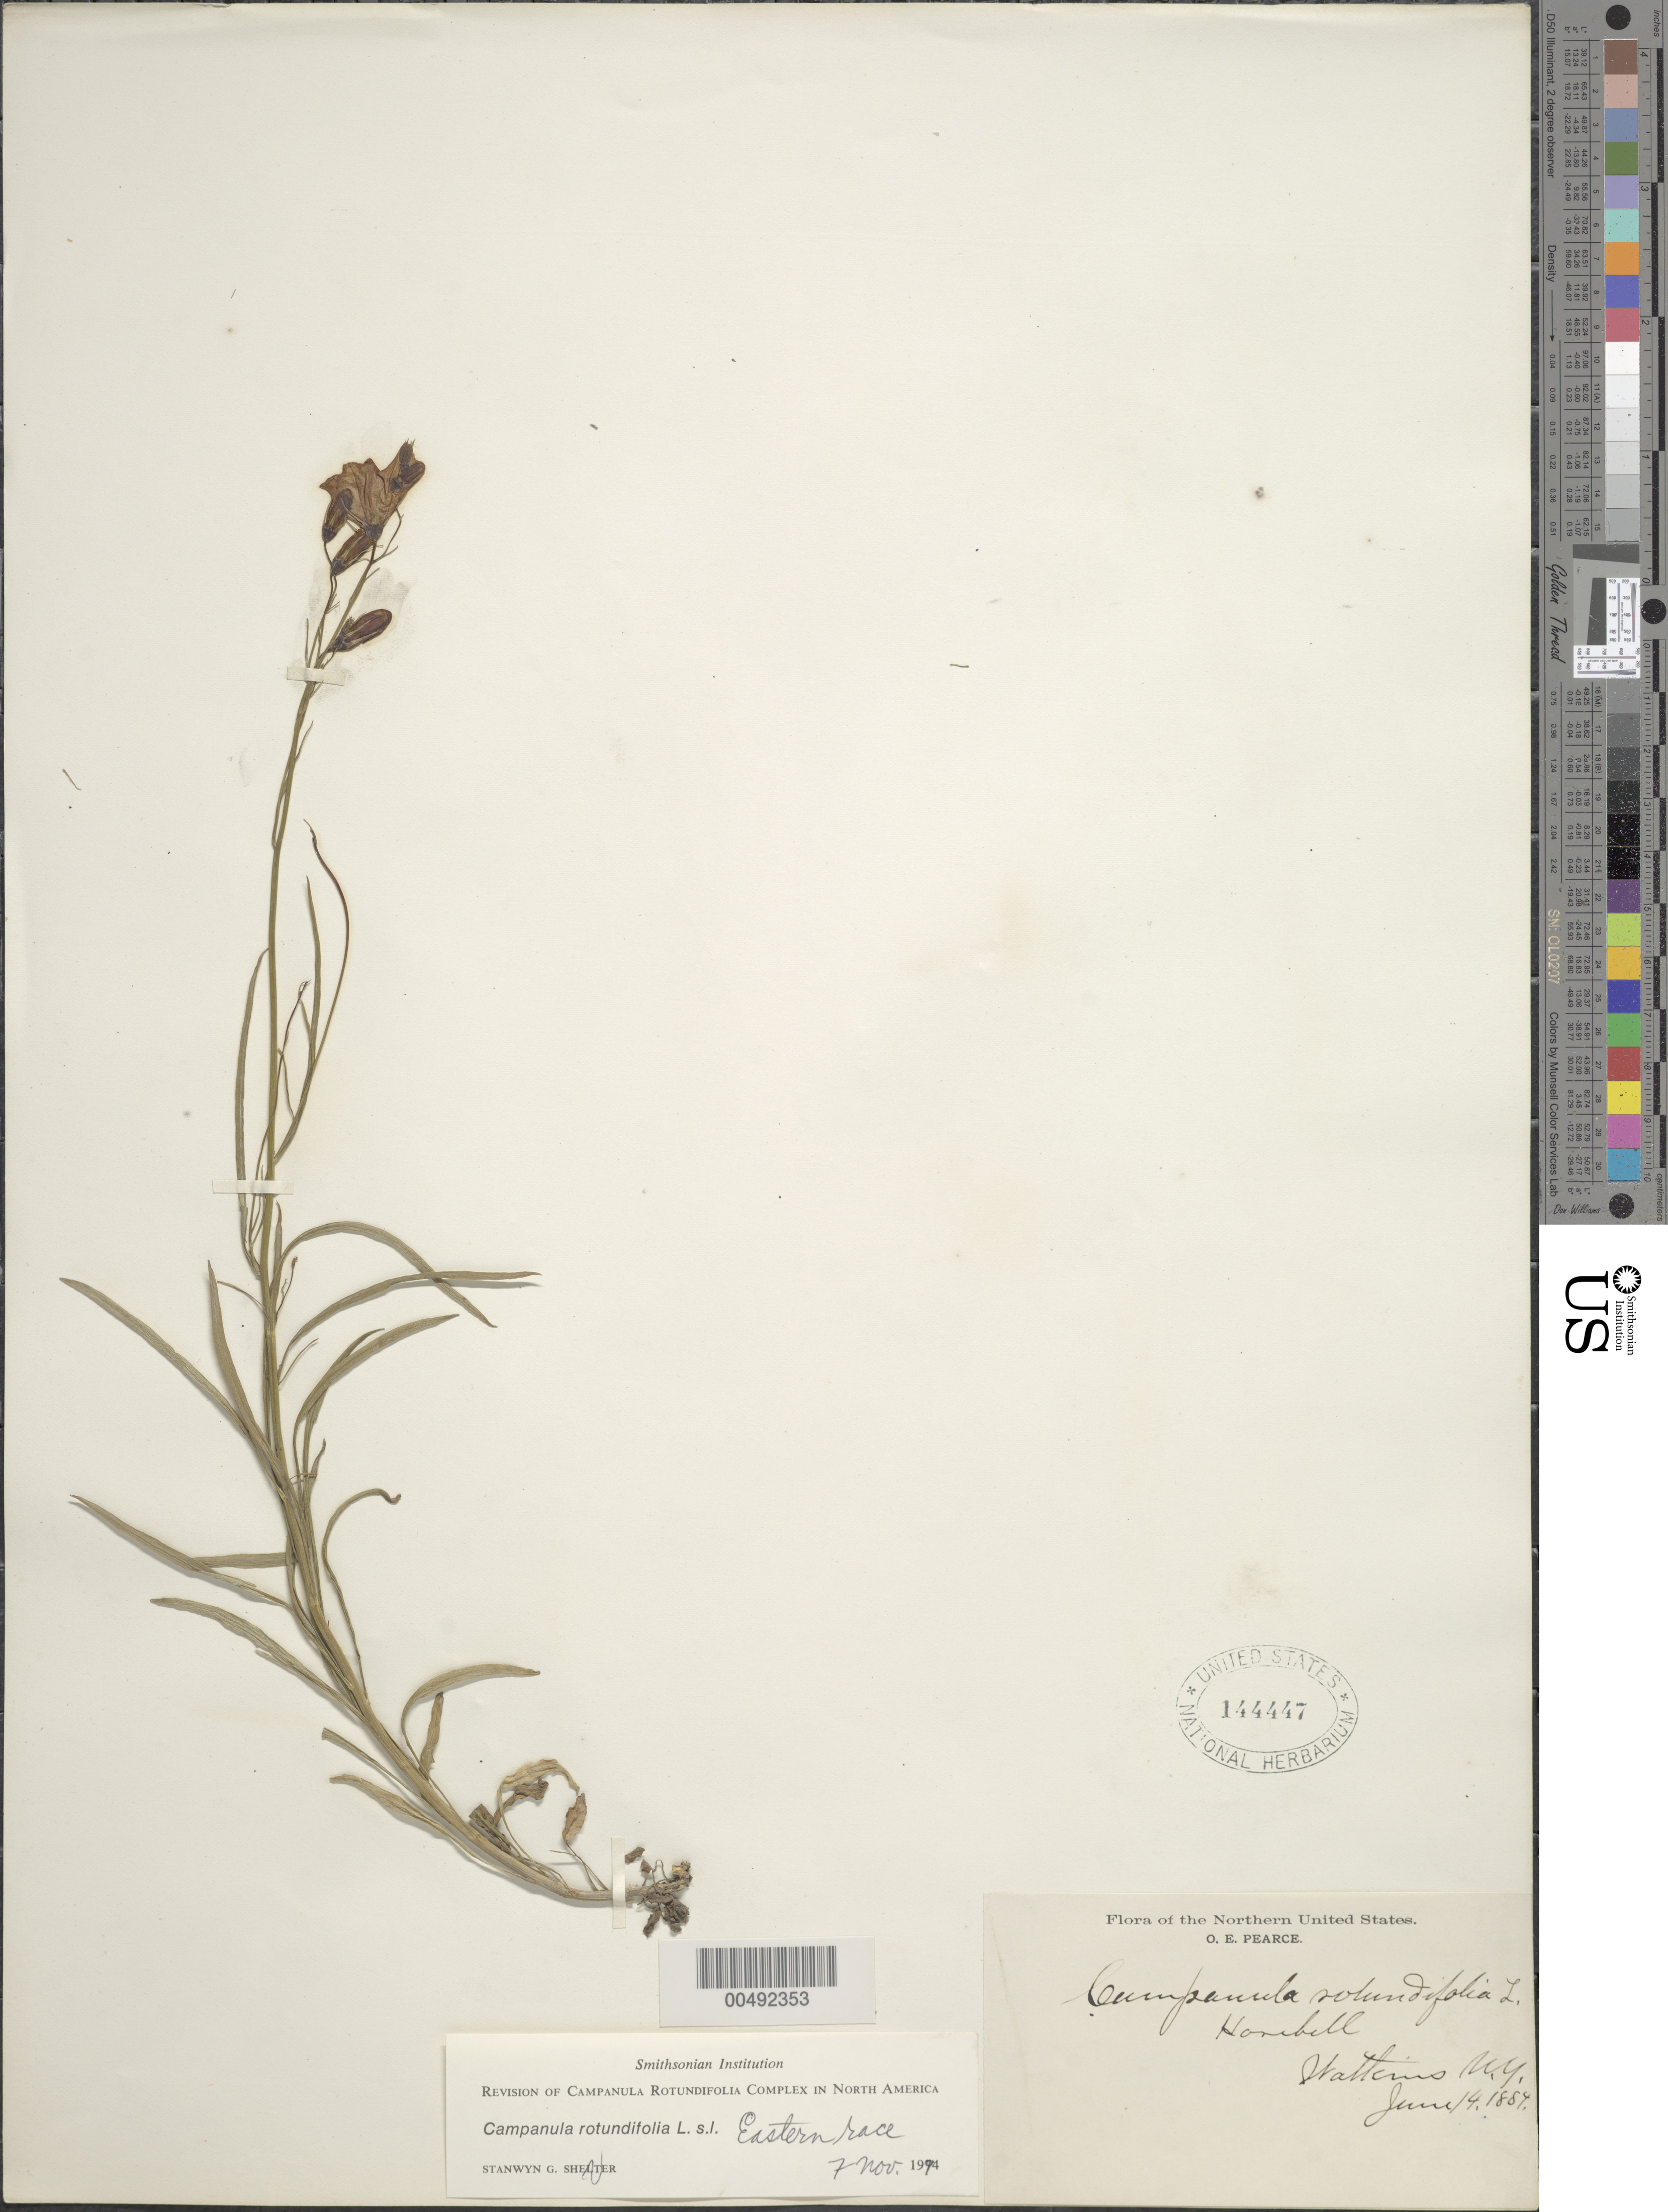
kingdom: Plantae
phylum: Tracheophyta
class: Magnoliopsida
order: Asterales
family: Campanulaceae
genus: Campanula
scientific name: Campanula rotundifolia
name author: L.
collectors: O. E. Pearce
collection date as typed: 14 Jun 1884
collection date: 1884-06-14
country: United States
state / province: New York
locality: Watkins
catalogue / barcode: US 144447